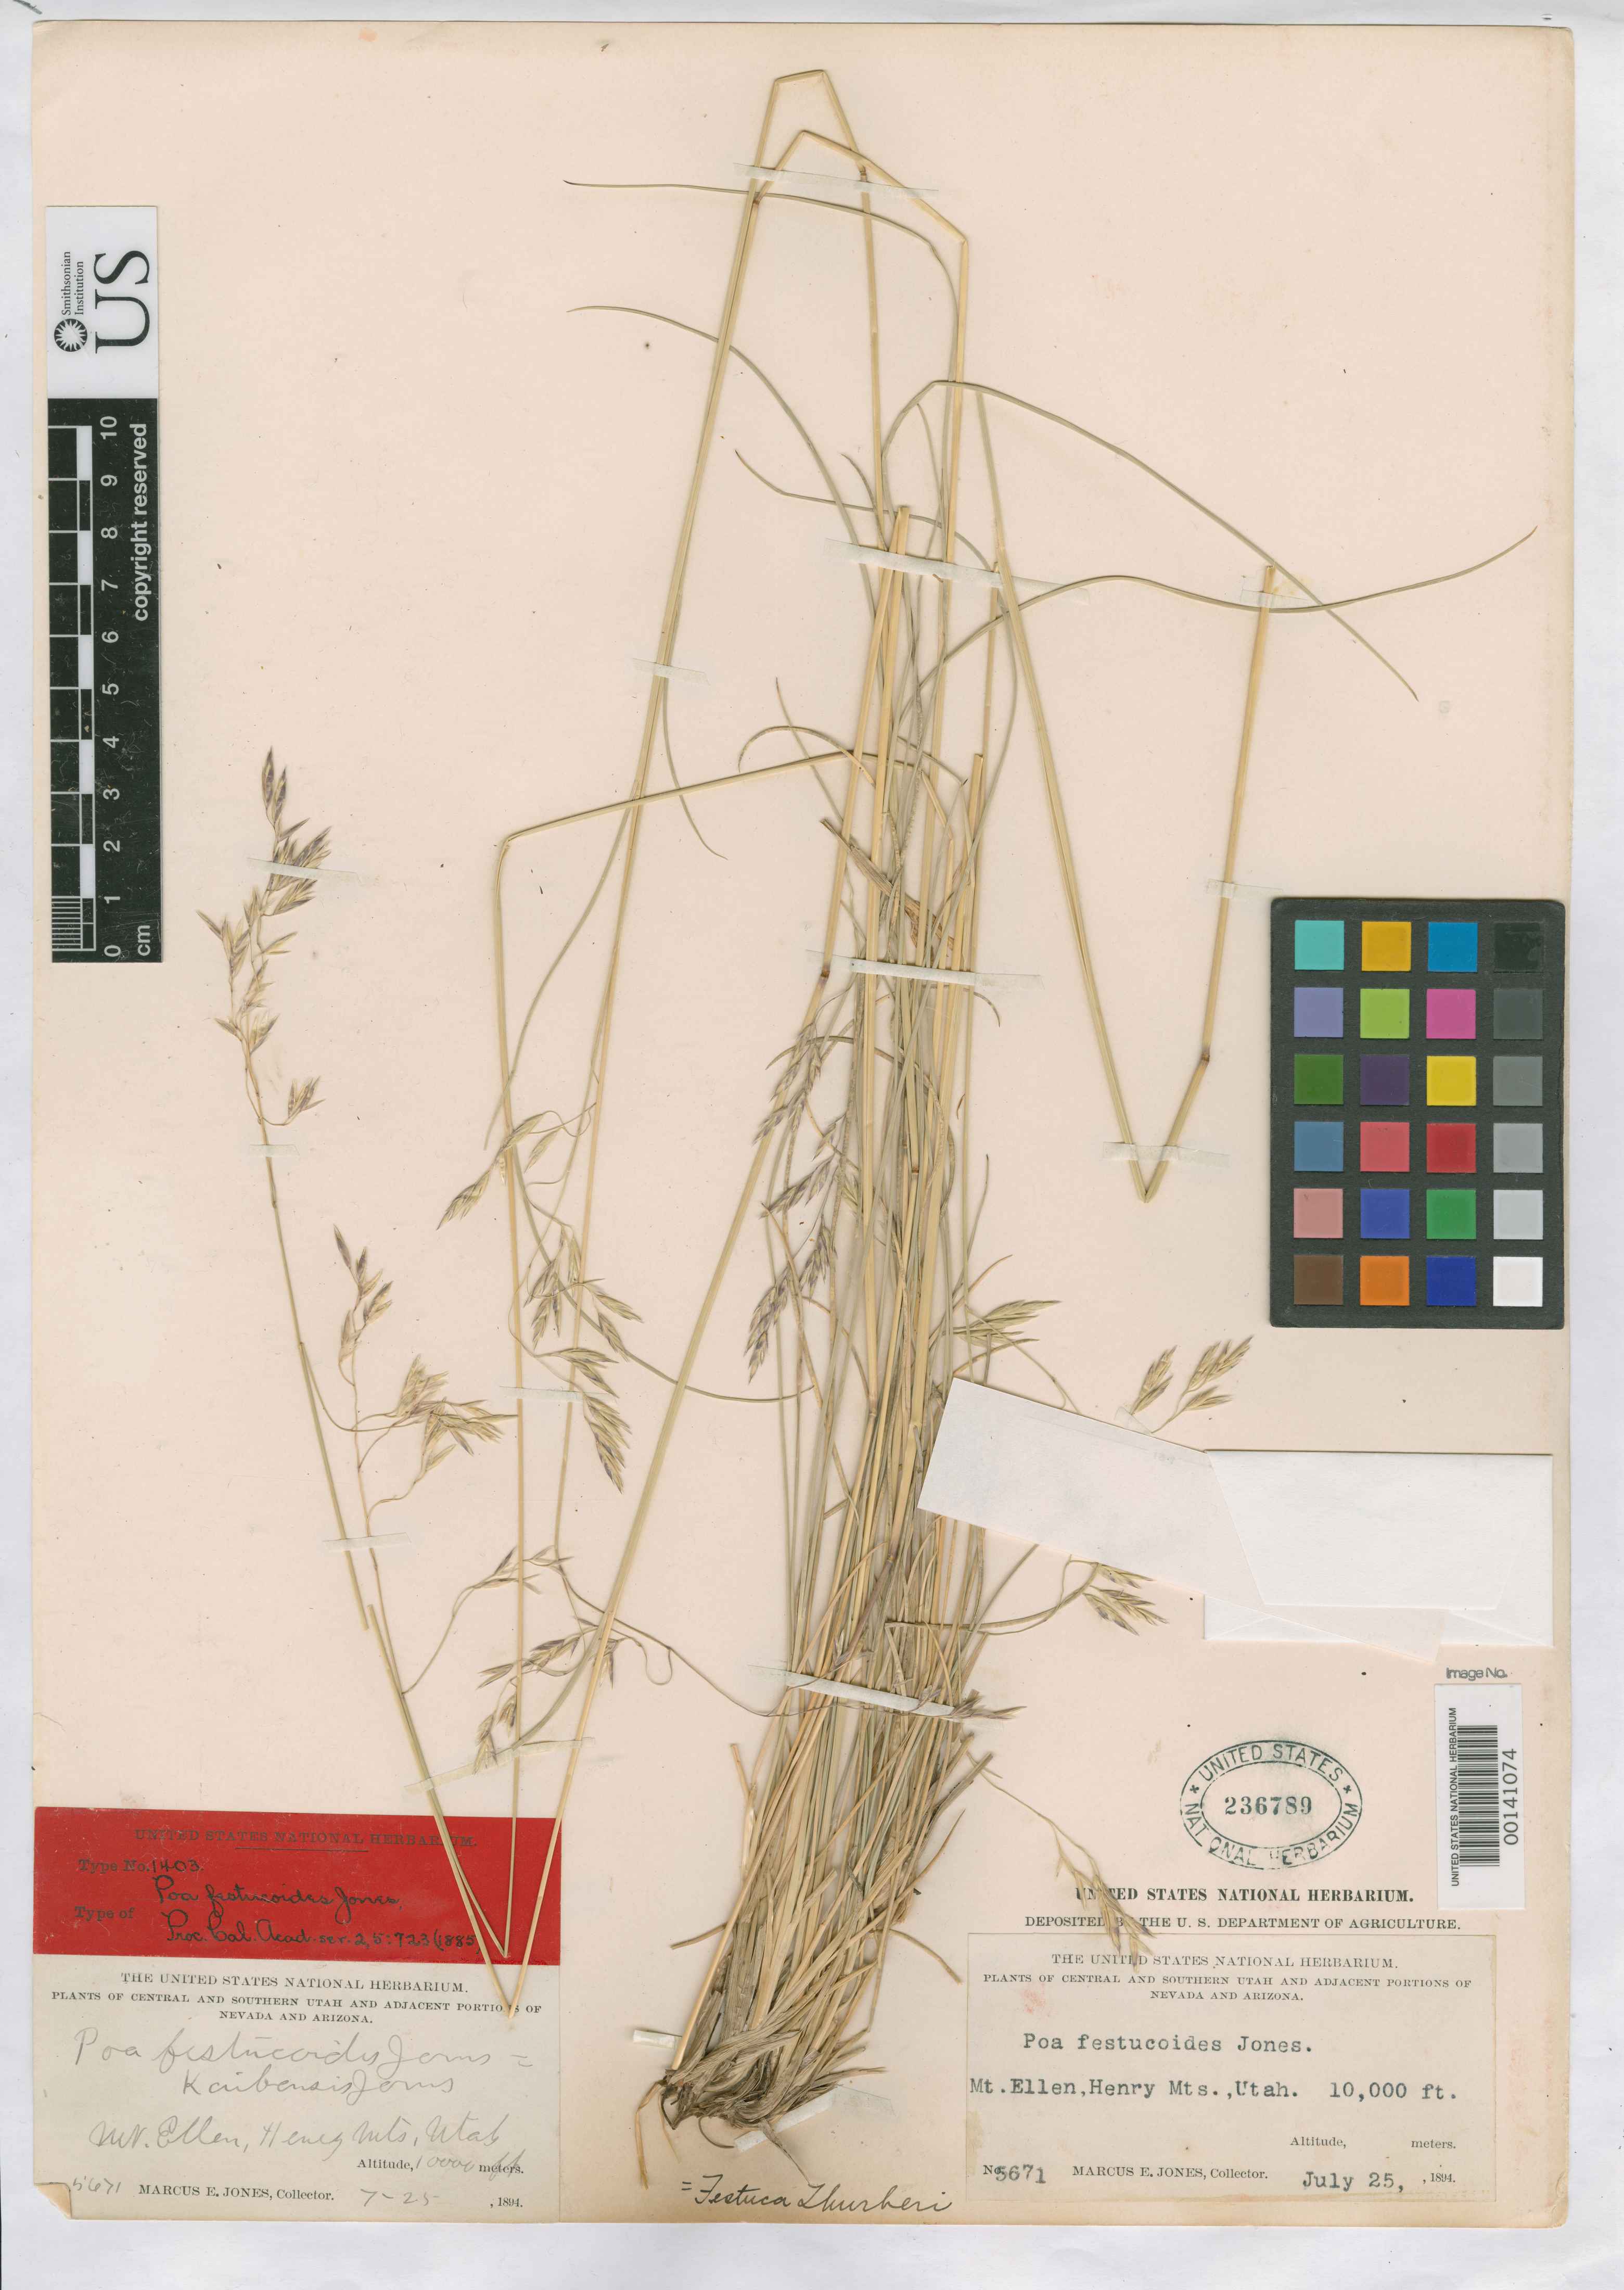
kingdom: Plantae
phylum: Tracheophyta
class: Liliopsida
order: Poales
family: Poaceae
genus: Poa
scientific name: Poa festucoides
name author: M.E. Jones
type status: Isotype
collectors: M. E. Jones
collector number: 5671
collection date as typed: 25 Jul 1894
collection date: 1894-07-25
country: United States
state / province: Utah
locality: Mt. Ellen Henry Mts.; alt. 10,000 ft.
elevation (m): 3048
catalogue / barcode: US 236789